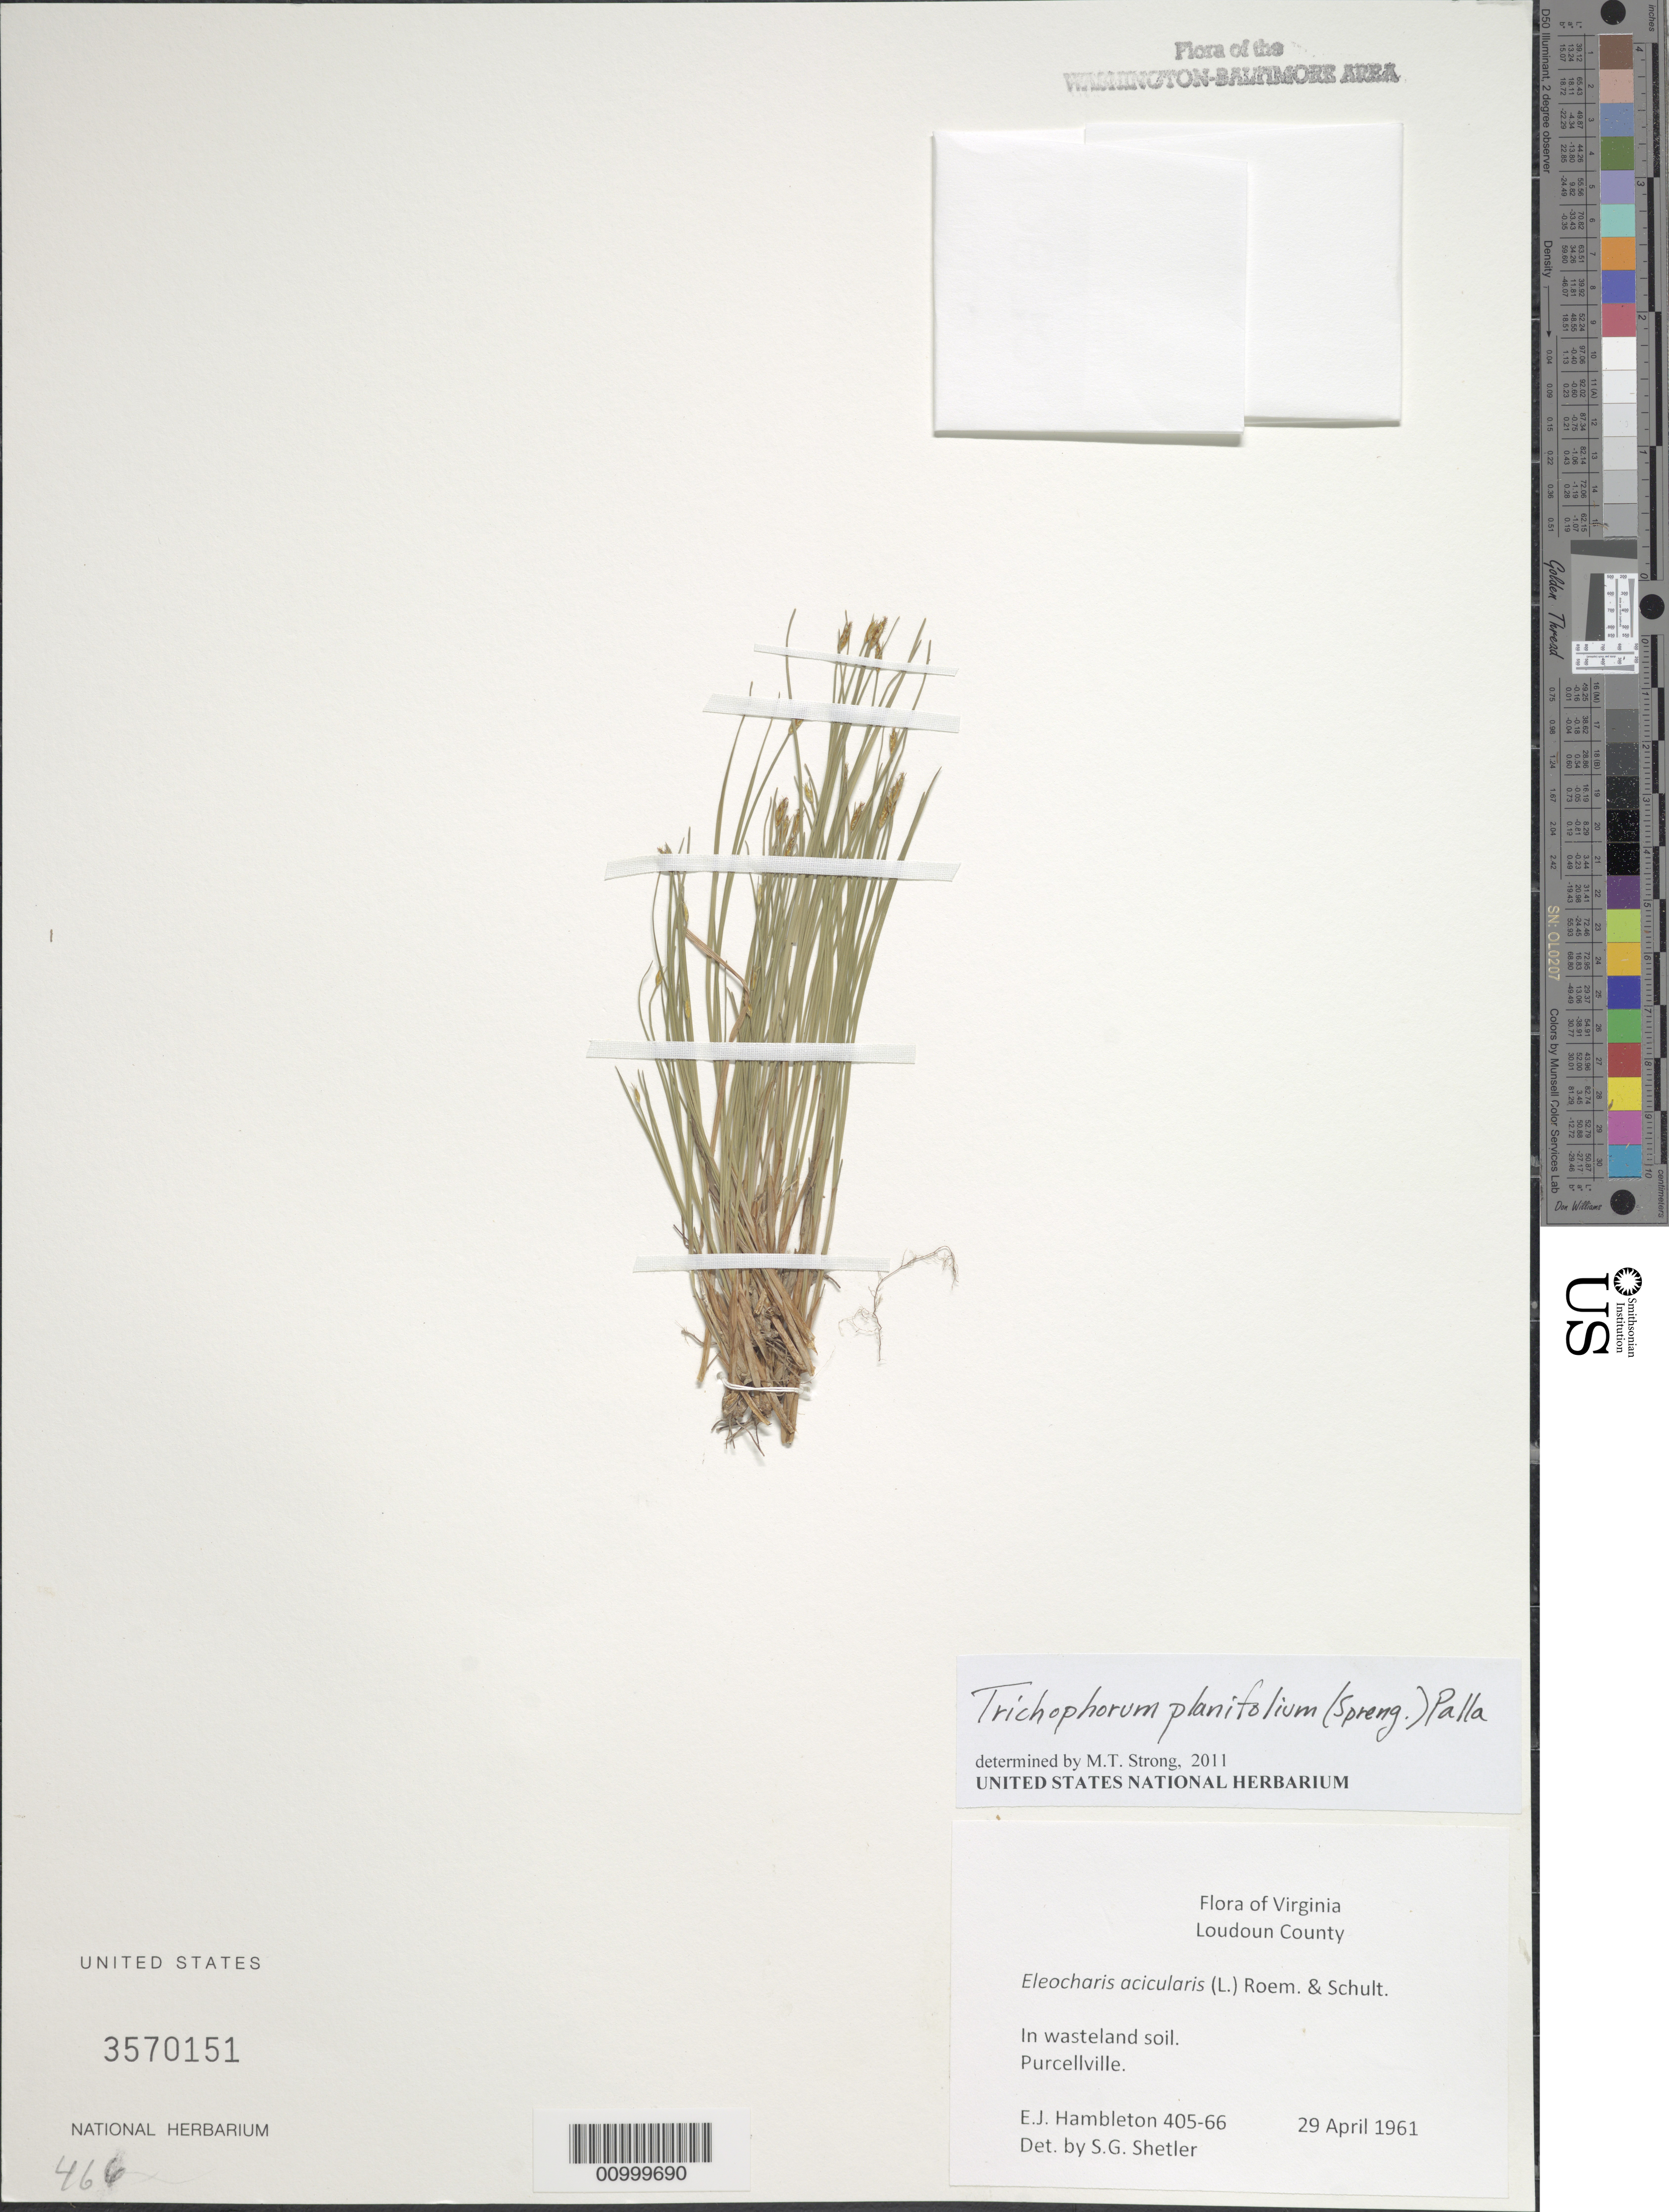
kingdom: Plantae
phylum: Tracheophyta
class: Liliopsida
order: Poales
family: Cyperaceae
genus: Trichophorum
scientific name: Trichophorum planifolium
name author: (Spreng.) Palla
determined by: Strong, M. T., (US), Smithsonian Institution - National Museum of Natural History (UNITED STATES)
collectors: E. Hambleton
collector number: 405-66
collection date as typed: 29 Apr 1961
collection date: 1961-04-29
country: United States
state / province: Virginia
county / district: Loudoun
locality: Purcellville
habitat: in wasteland soil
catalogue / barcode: US 3570151